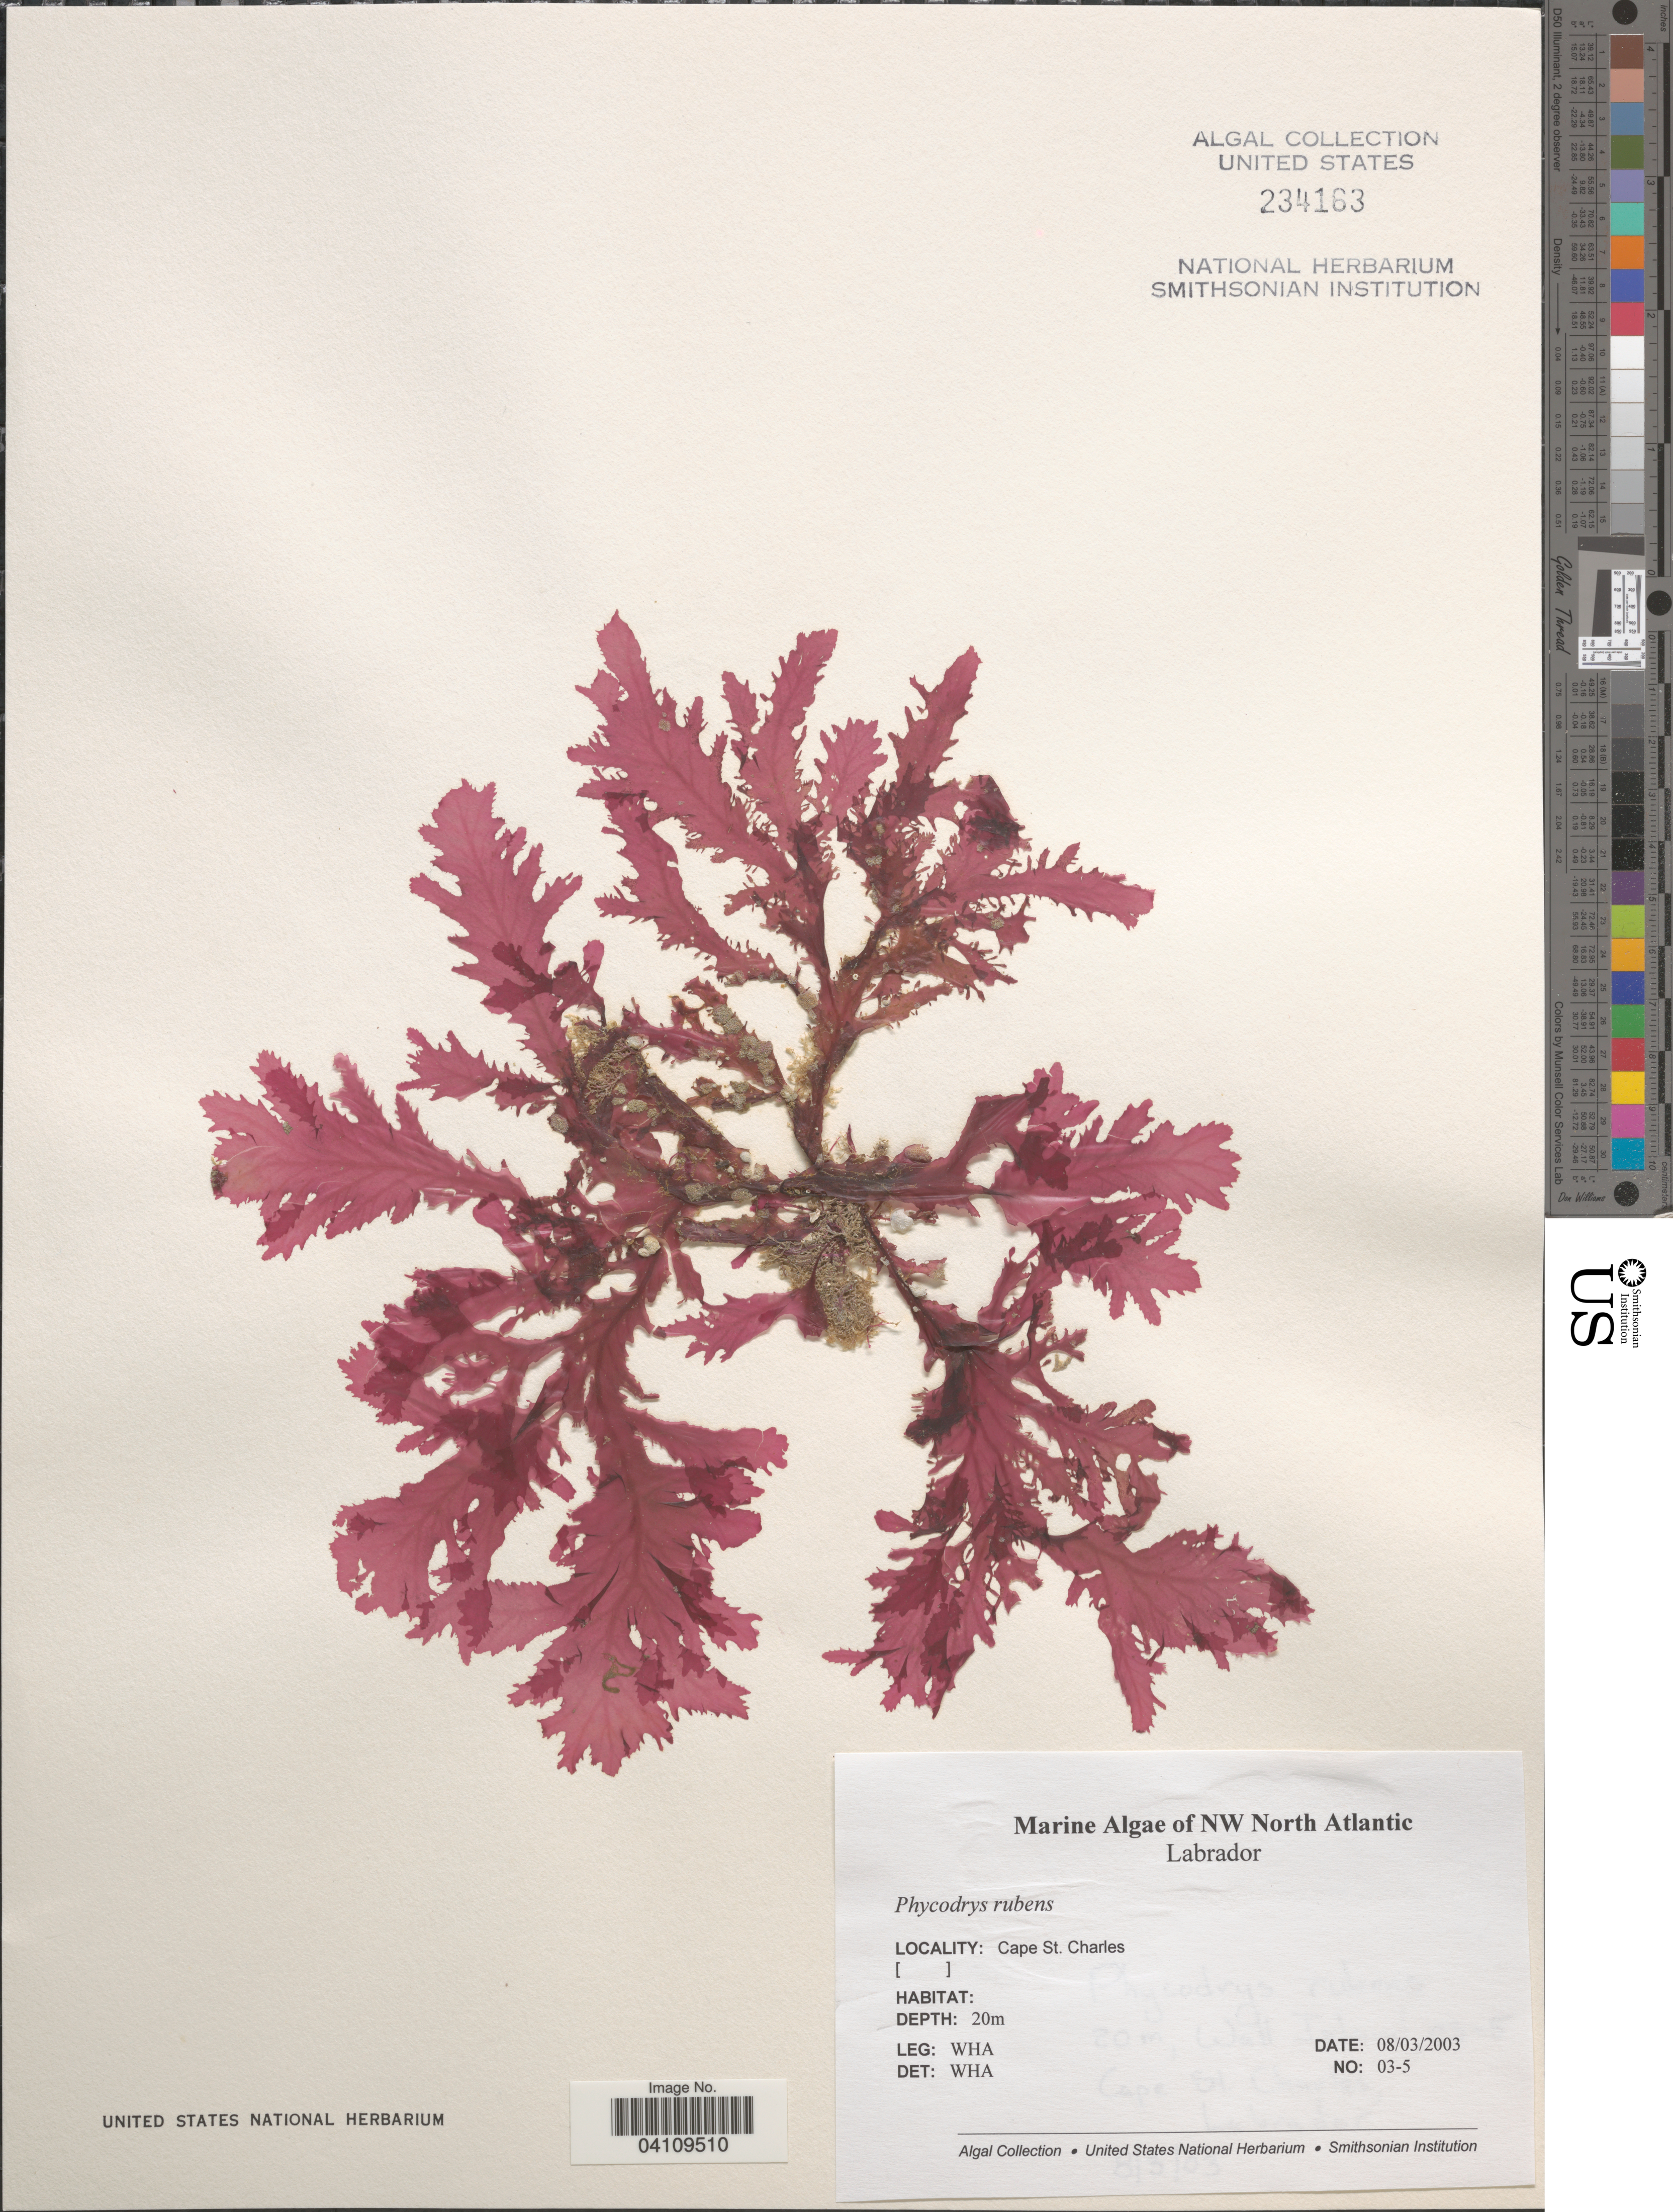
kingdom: Plantae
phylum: Rhodophyta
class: Florideophyceae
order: Ceramiales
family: Delesseriaceae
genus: Phycodrys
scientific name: Phycodrys rubens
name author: (L.) Batters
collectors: W. H. Adey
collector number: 03-5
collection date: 2003-03-08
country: Canada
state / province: Newfoundland and Labrador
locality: NW North Atlantic. Labrador. Cape St. Charles.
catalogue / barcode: US 234163